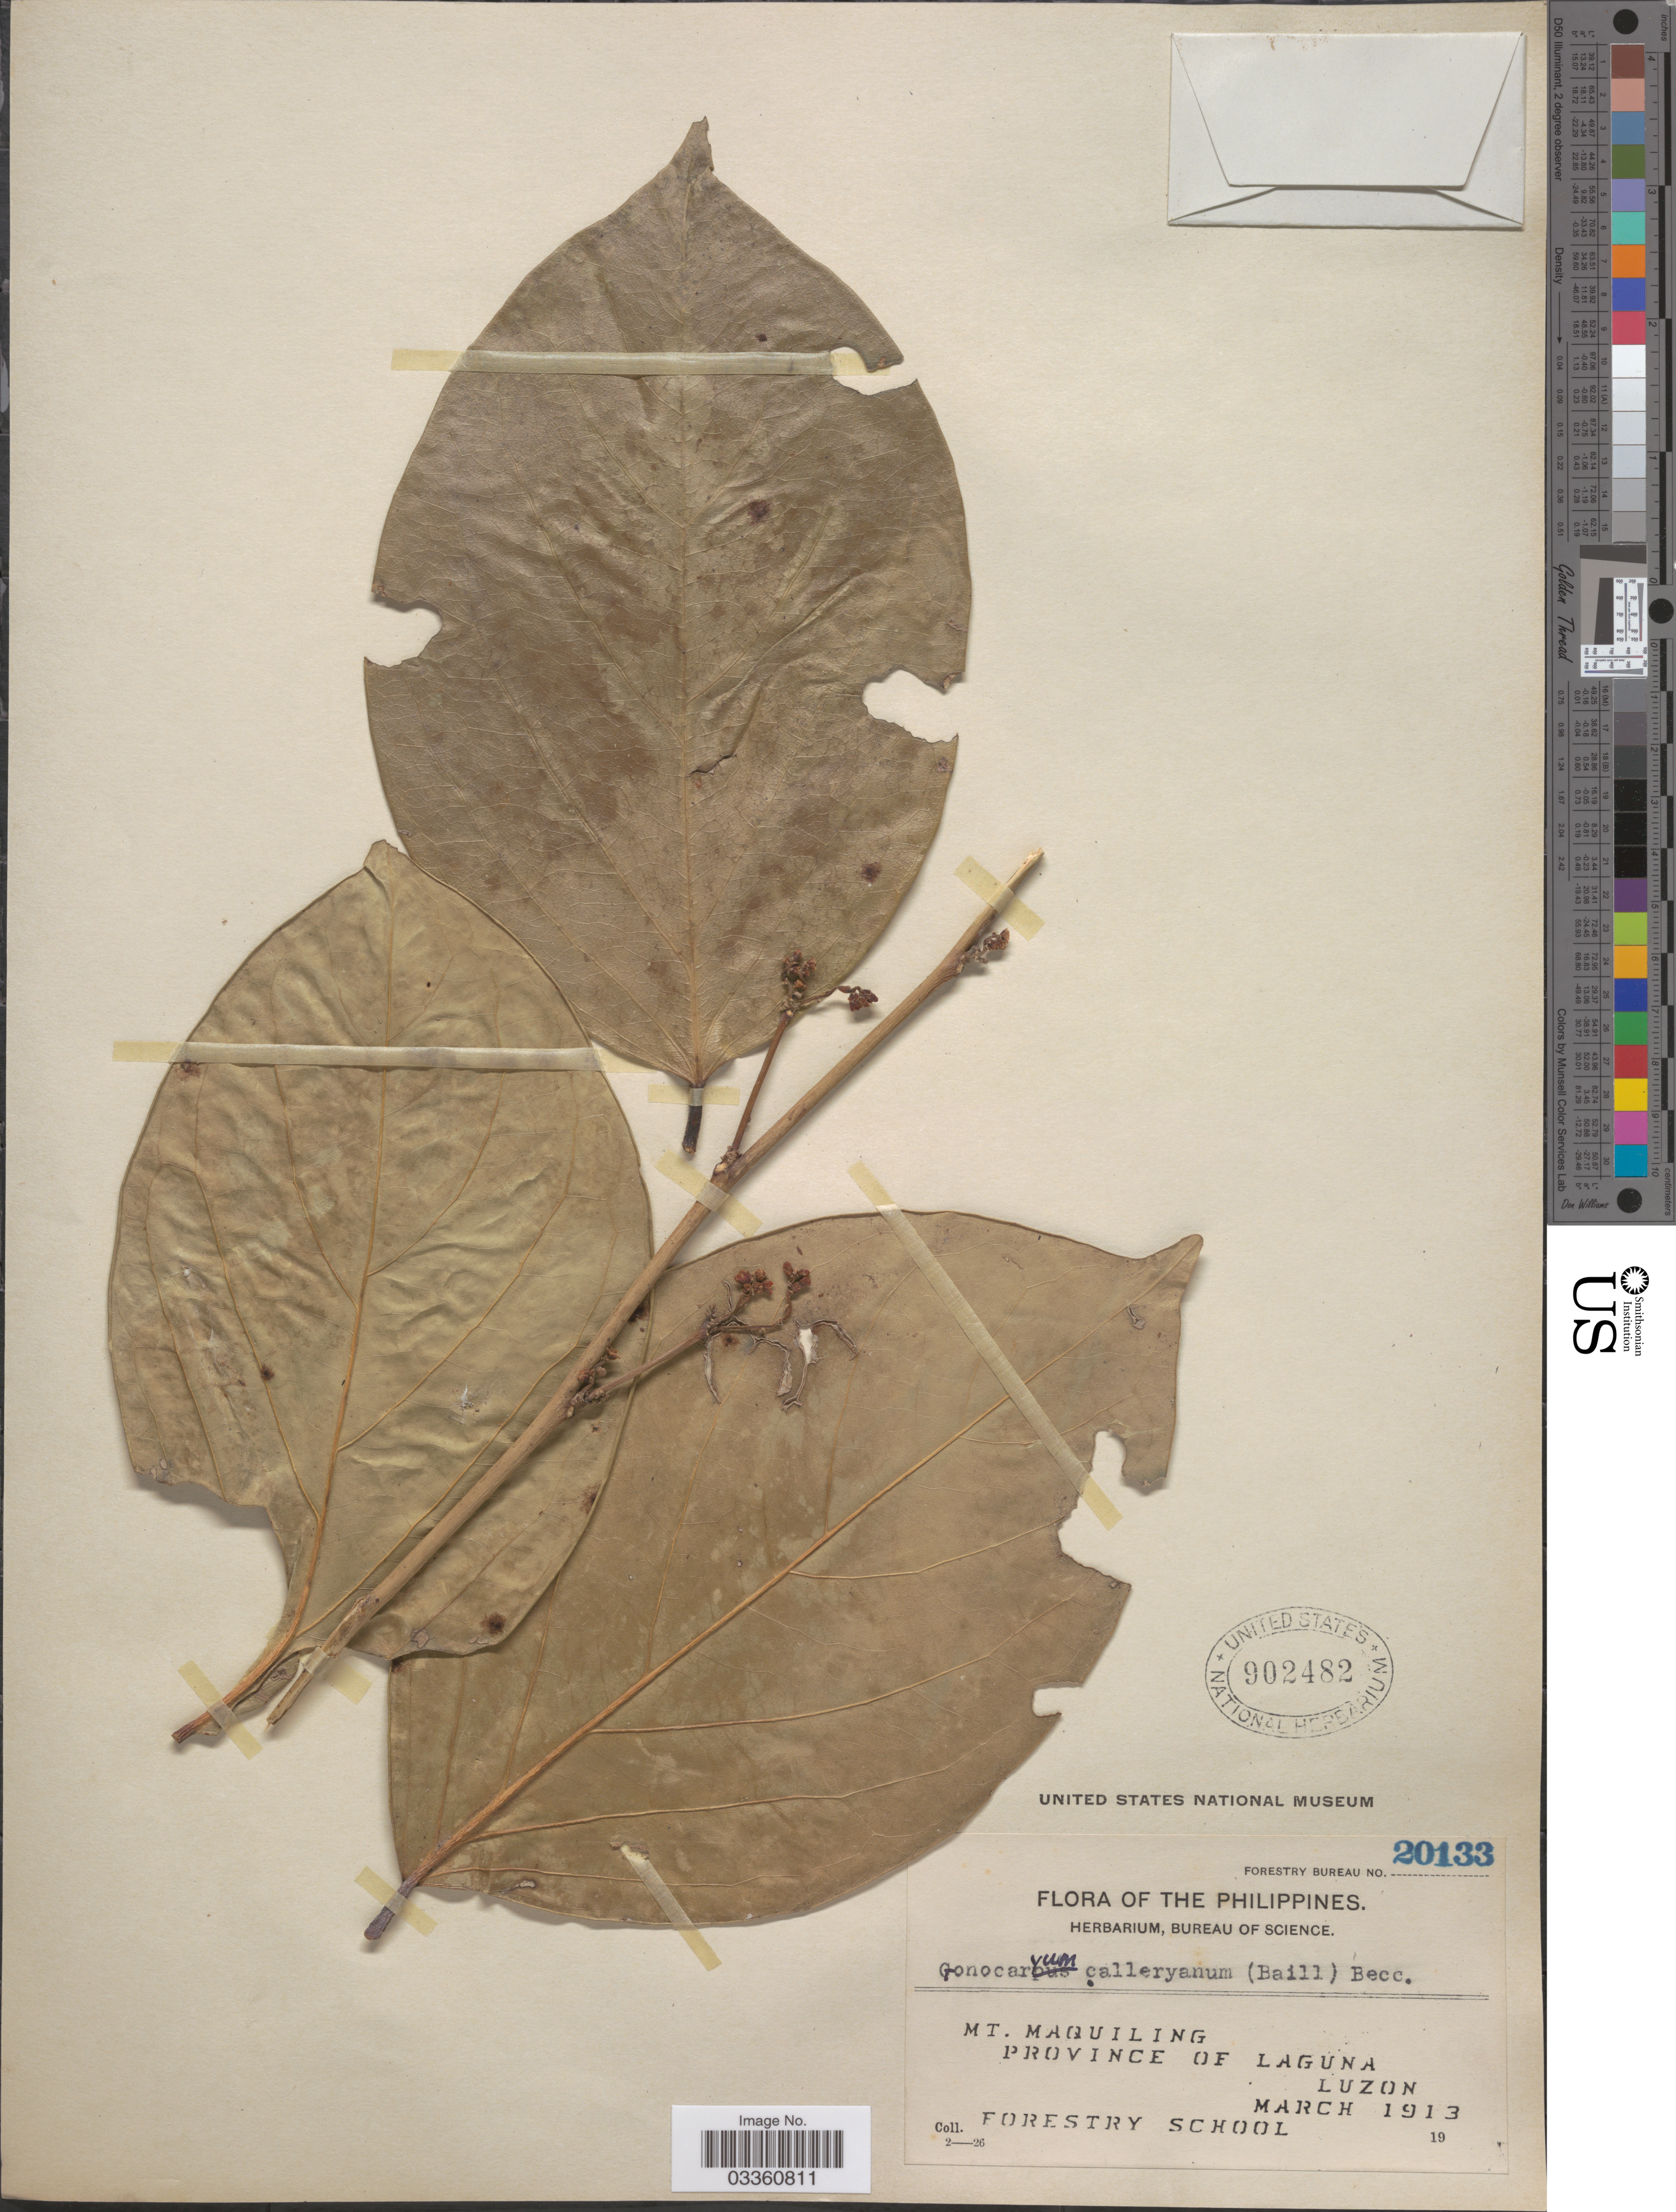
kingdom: Plantae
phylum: Tracheophyta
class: Magnoliopsida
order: Cardiopteridales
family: Cardiopteridaceae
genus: Gonocaryum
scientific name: Gonocaryum calleryanum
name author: (Baill.) Becc.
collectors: Forestry School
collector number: Forestry Bureau 20133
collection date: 1913-03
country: Philippines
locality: Mt. Maquiling. Province of Laguna. Luzon.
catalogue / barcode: US 902482